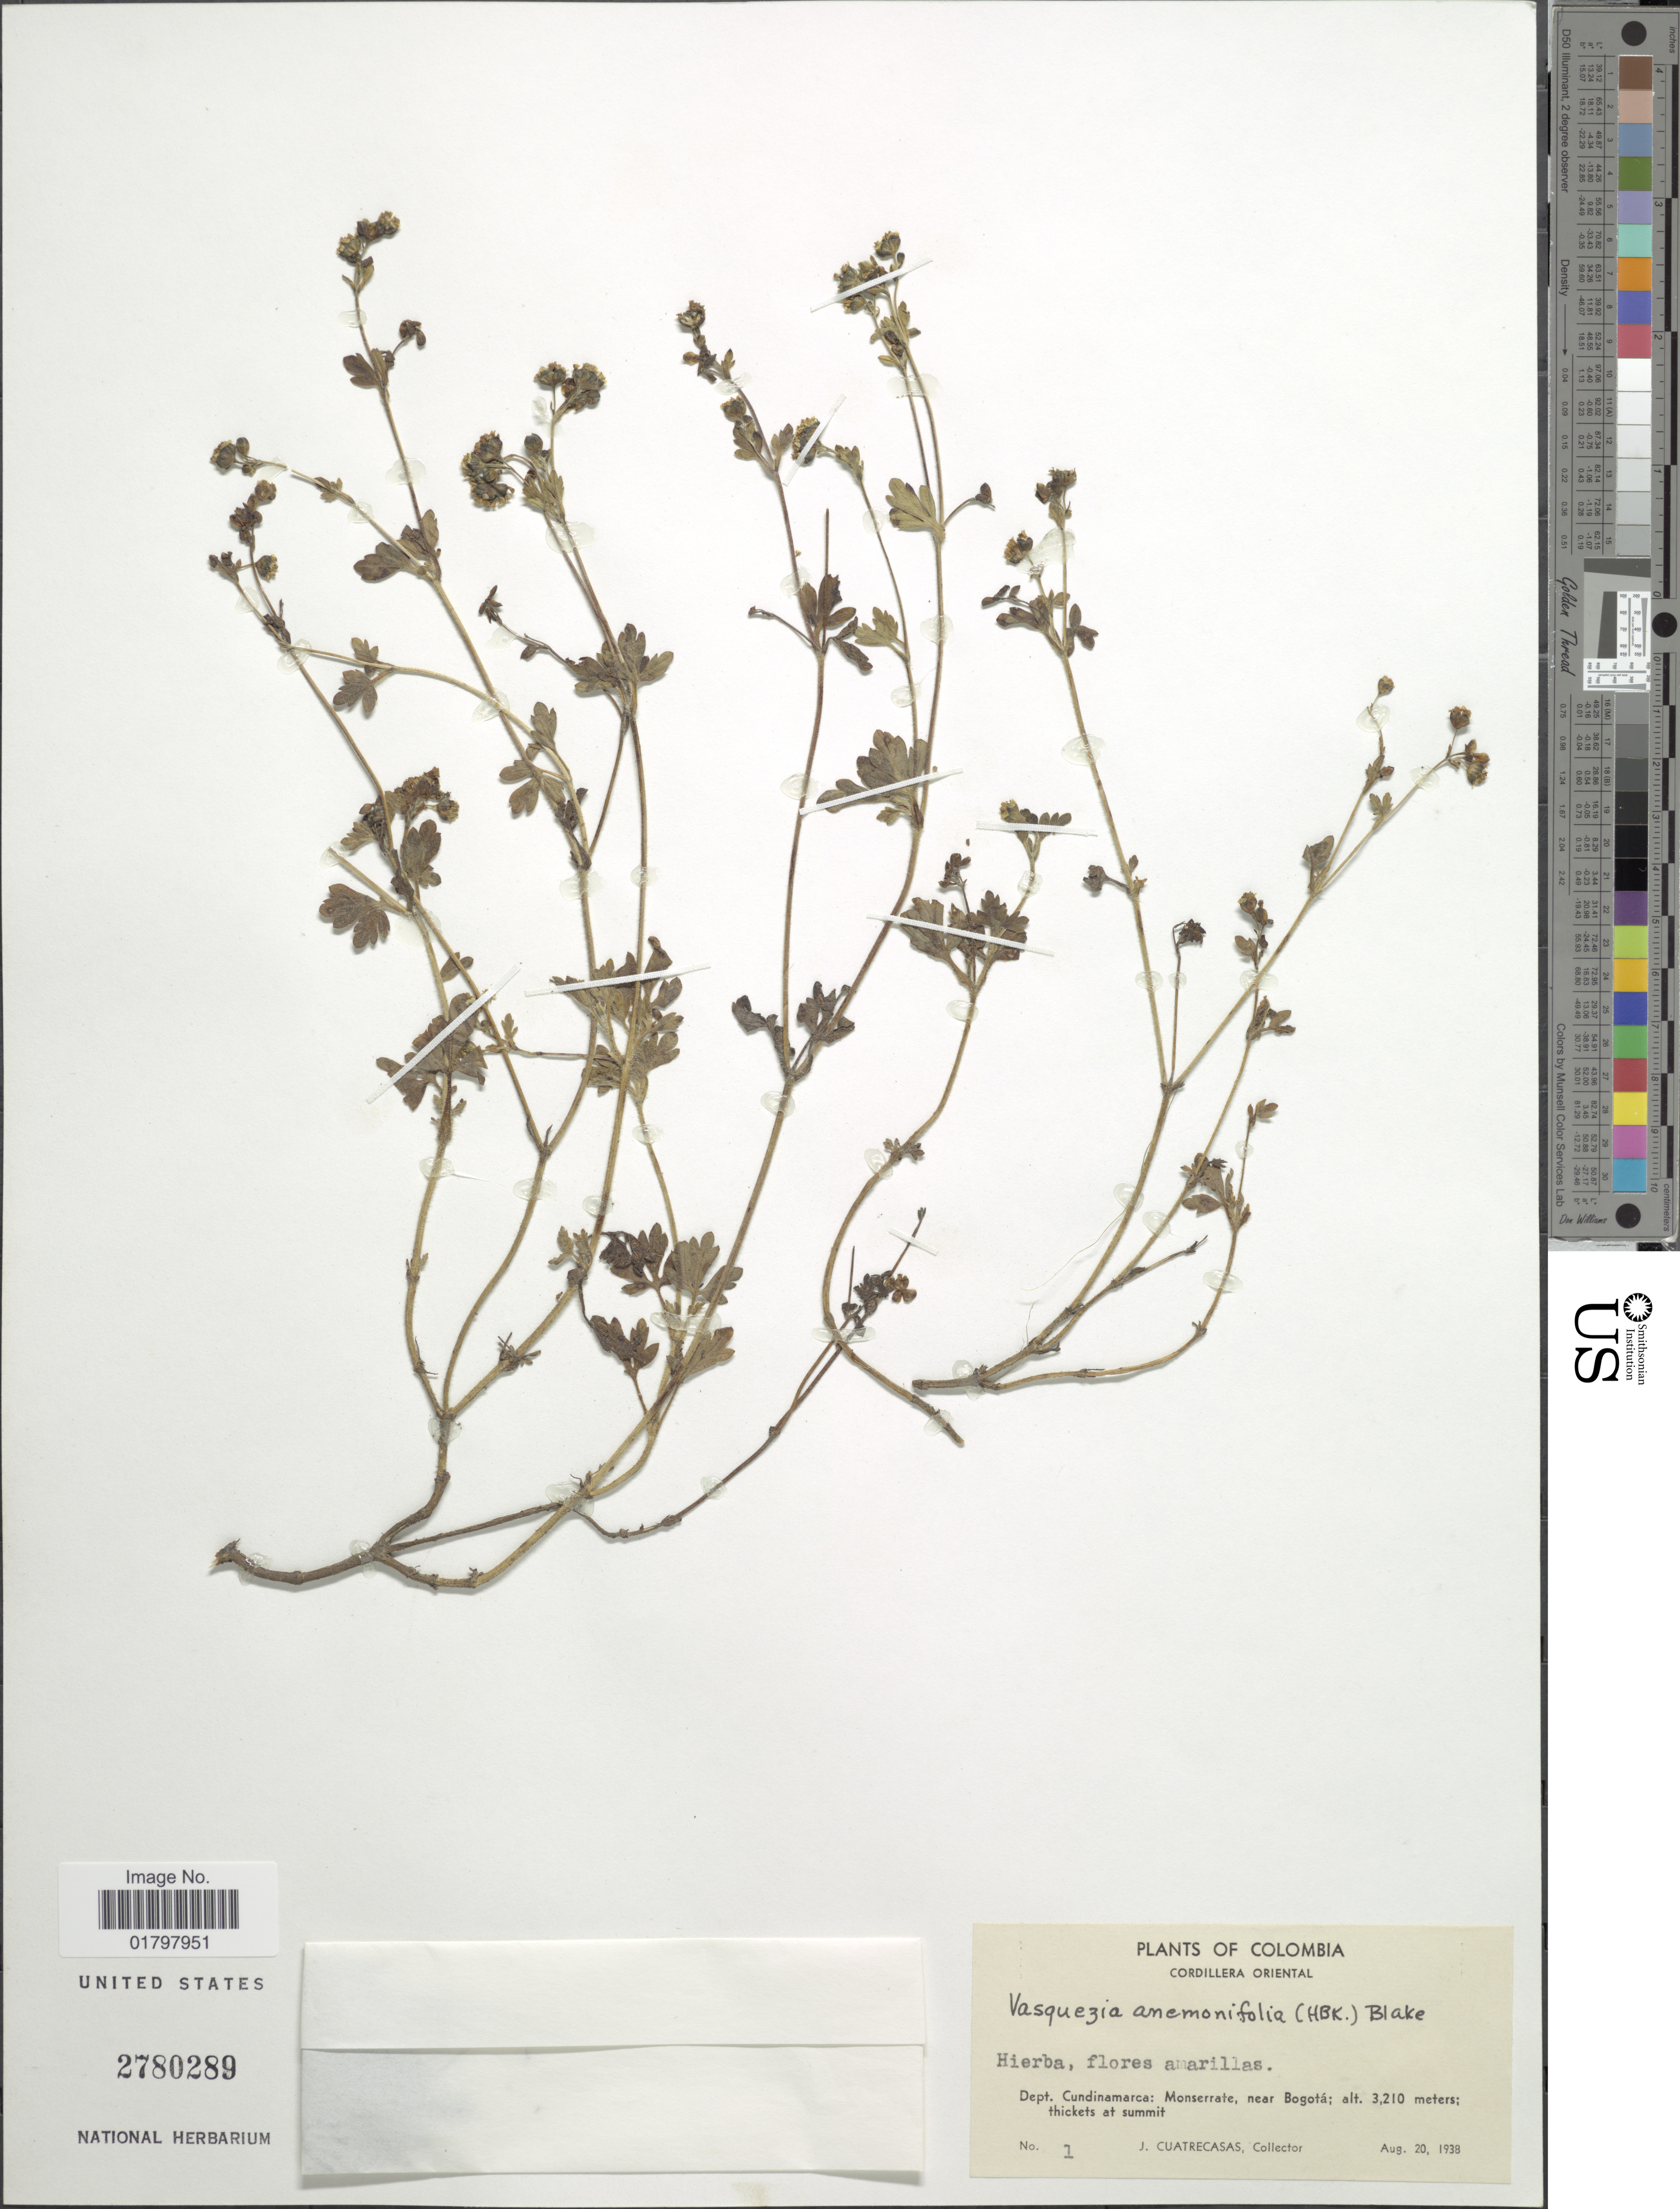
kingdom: Plantae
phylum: Tracheophyta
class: Magnoliopsida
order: Asterales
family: Asteraceae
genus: Vasquesia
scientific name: Vasquesia anemonifolia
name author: (Kunth) Less.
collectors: J. Cuatrecasas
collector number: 1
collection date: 1938-08-20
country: Colombia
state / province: Cundinamarca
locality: Cordillera Oriental. Dept. Cundinamarca: Monserrate, near Bogotá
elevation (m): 3210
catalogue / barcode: US 2780289